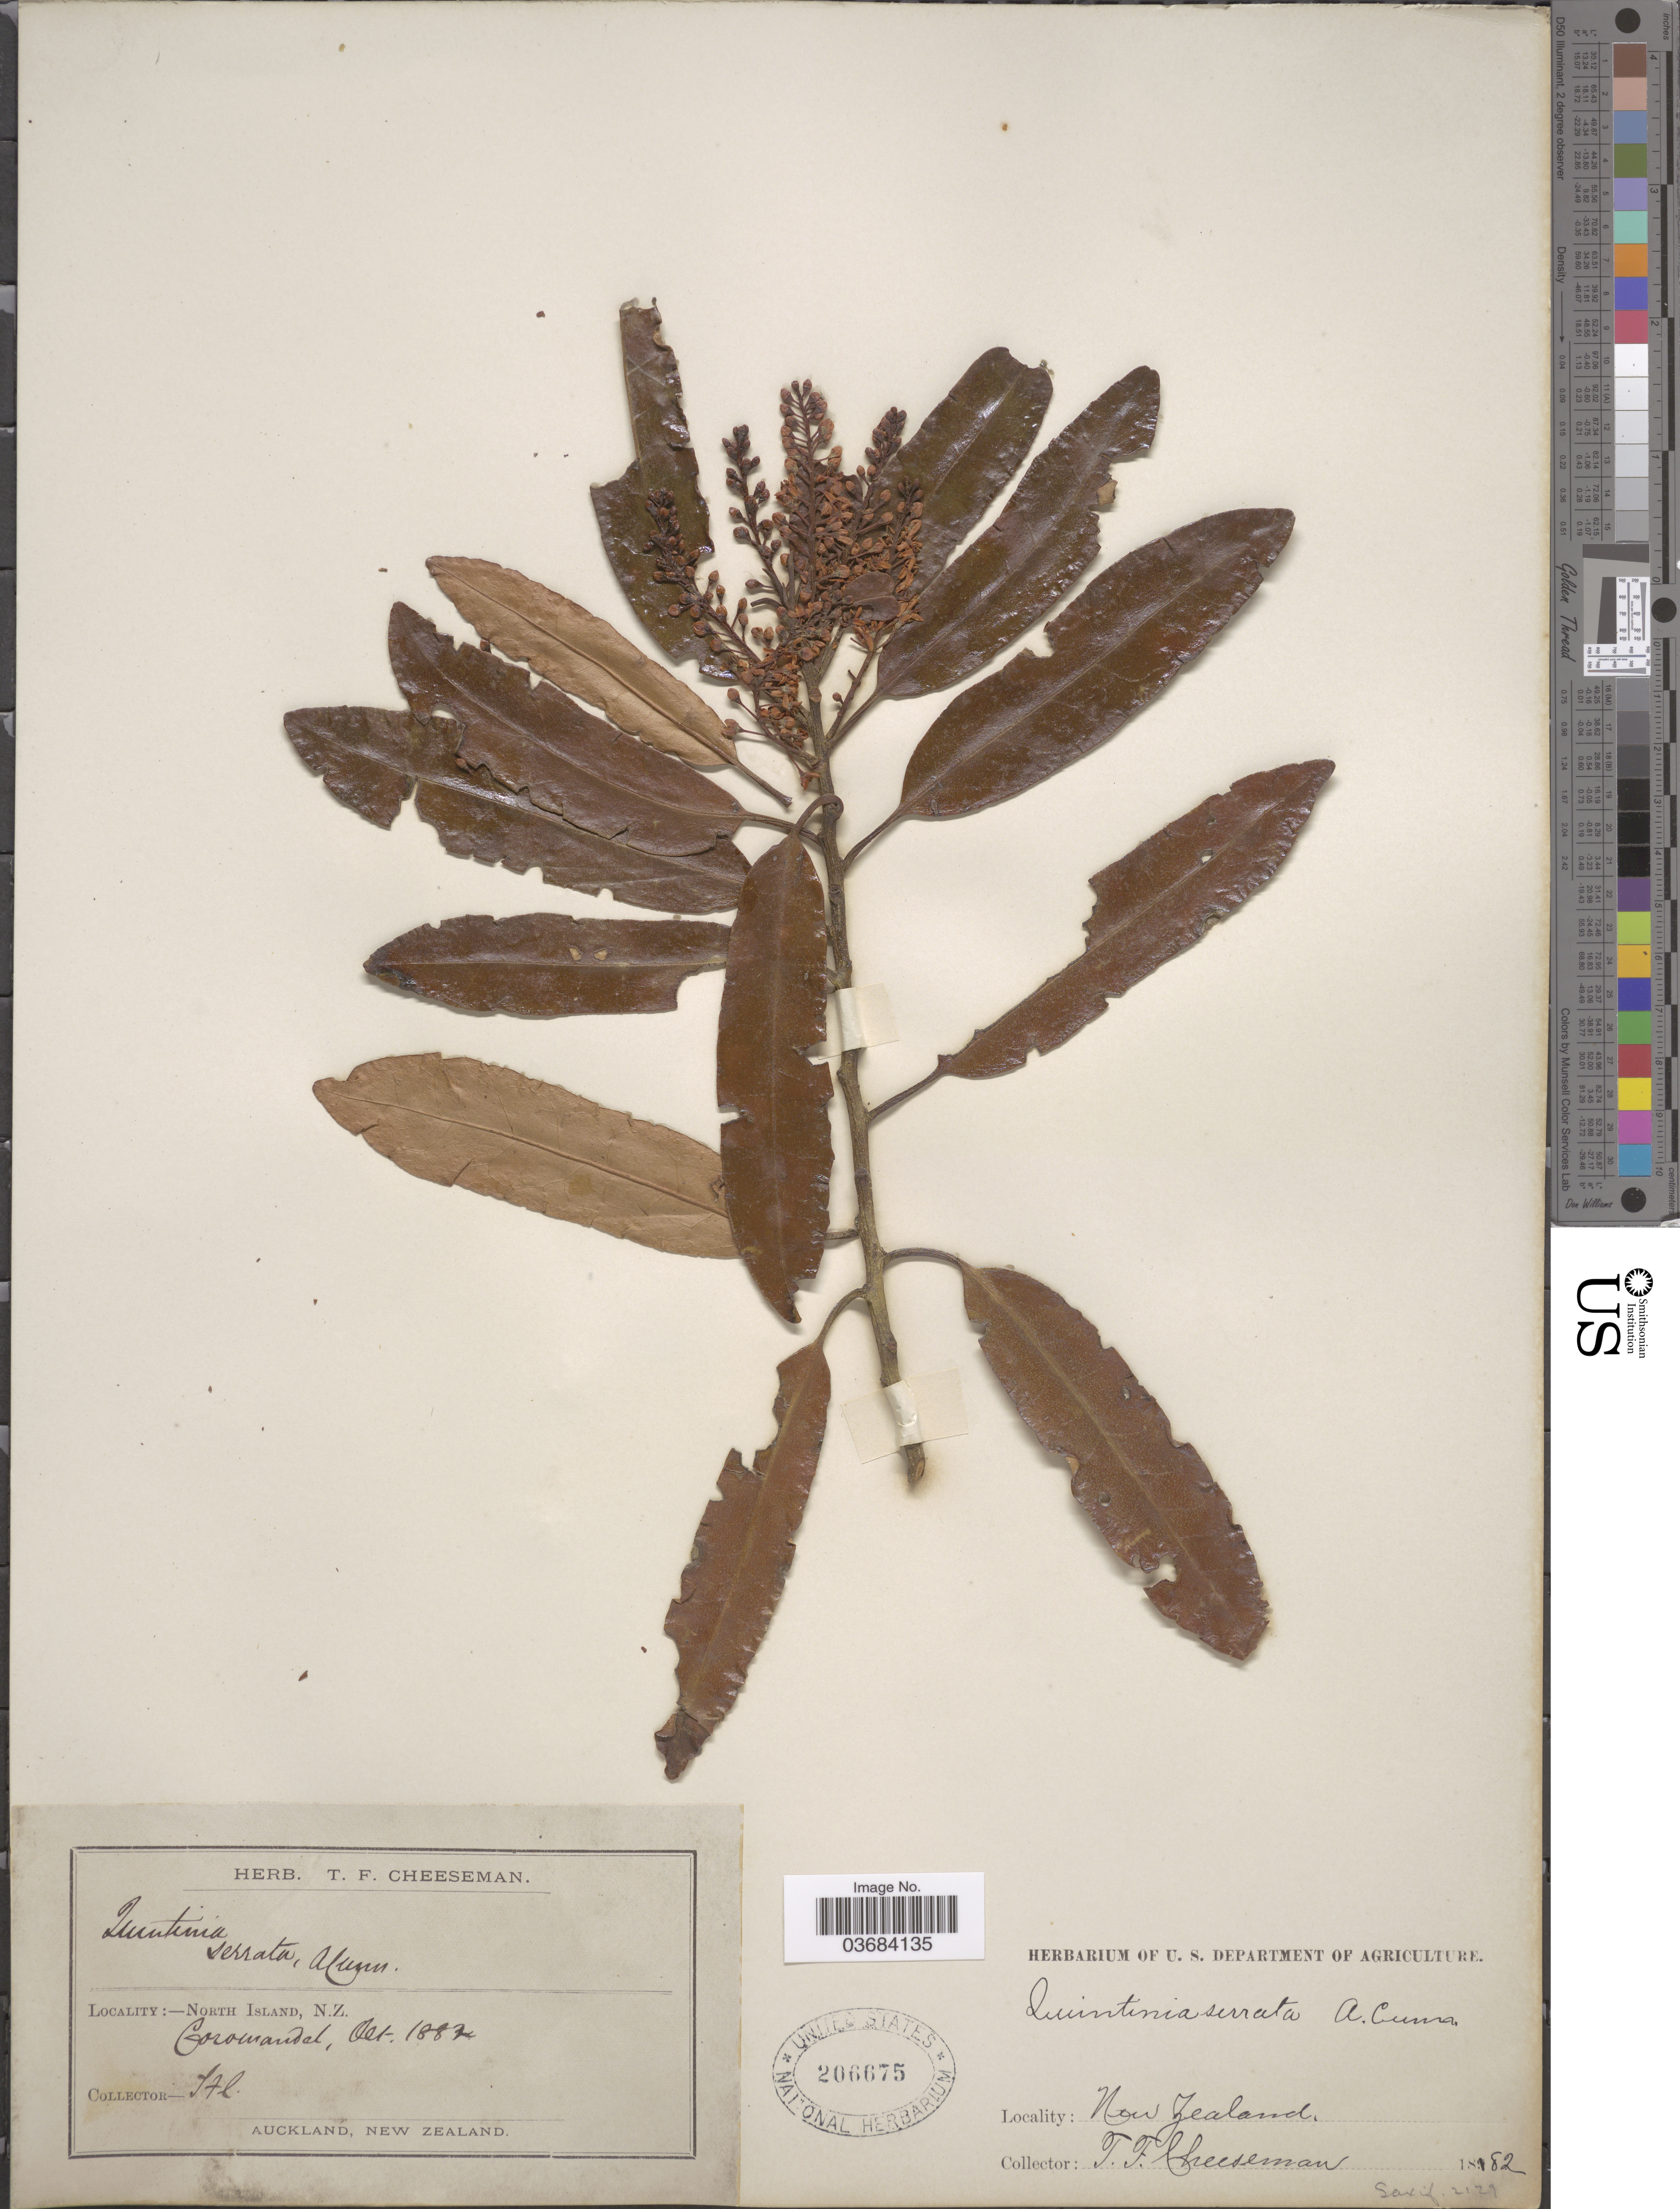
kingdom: Plantae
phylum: Tracheophyta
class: Magnoliopsida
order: Paracryphiales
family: Paracryphiaceae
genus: Quintinia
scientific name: Quintinia serrata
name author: A. Cunn.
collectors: T. F. Cheeseman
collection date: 1882-10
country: New Zealand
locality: North Island. Coromandel.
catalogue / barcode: US 206675